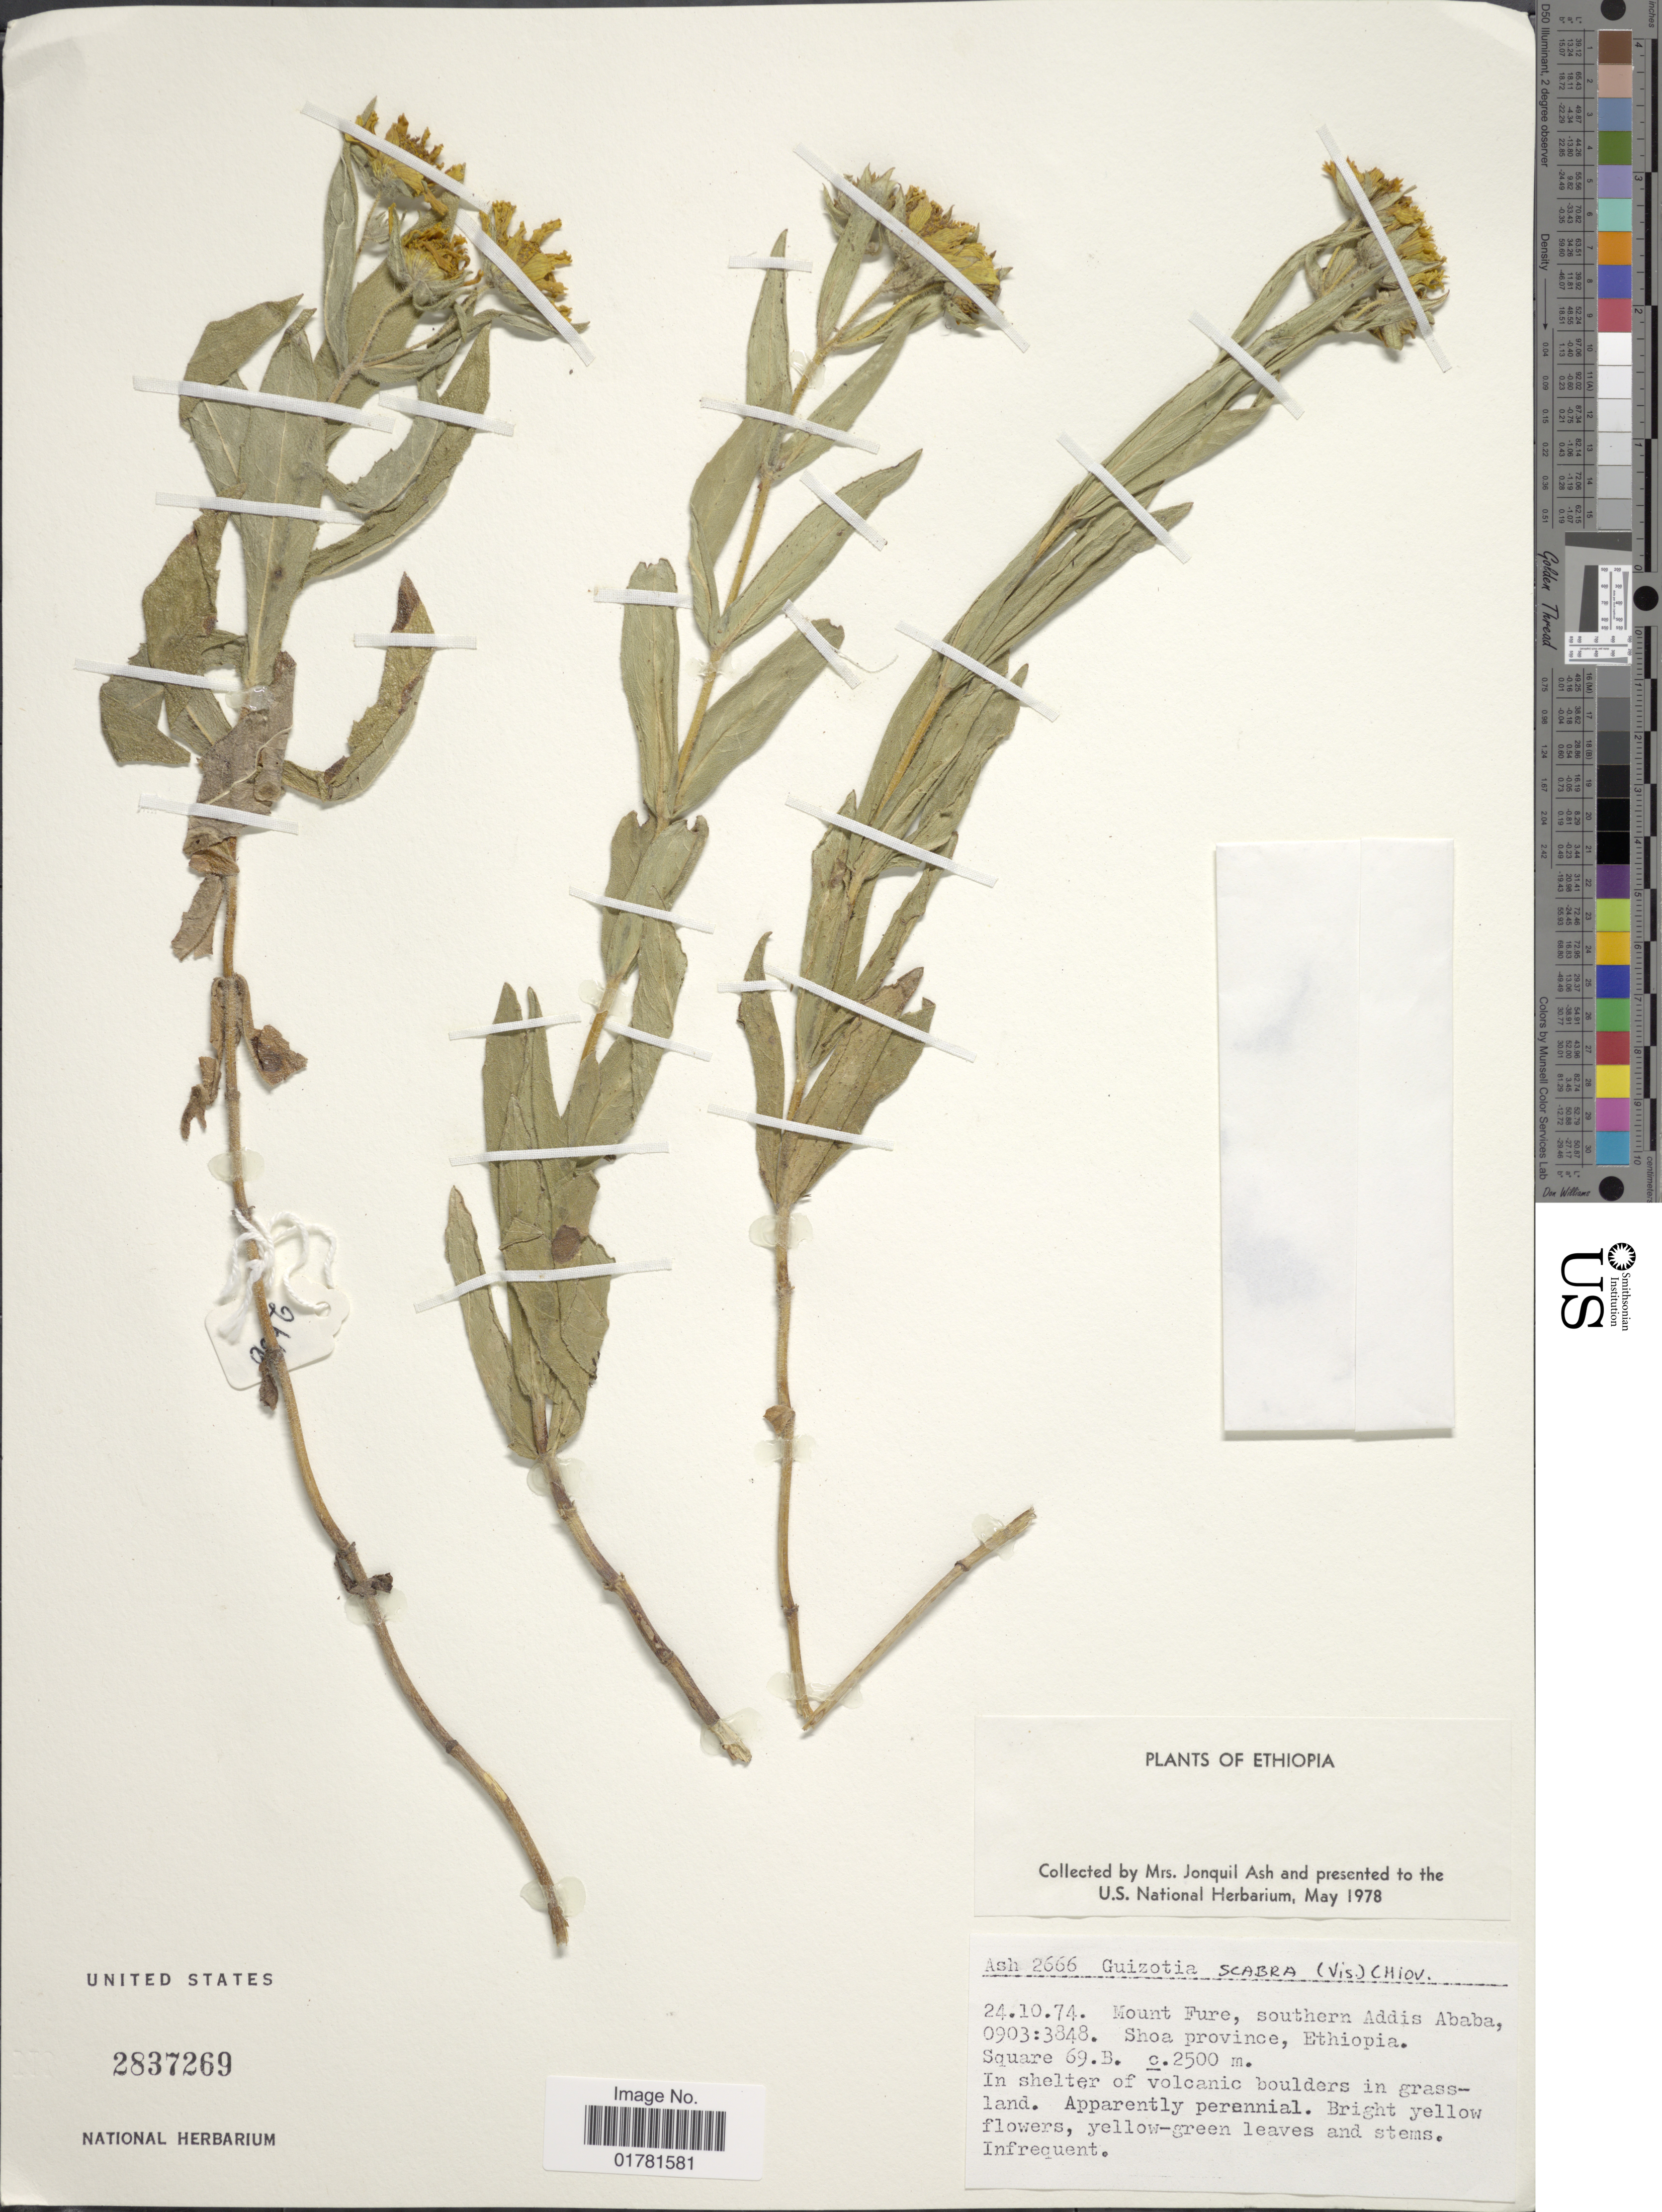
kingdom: Plantae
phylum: Tracheophyta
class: Magnoliopsida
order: Asterales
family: Asteraceae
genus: Guizotia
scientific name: Guizotia scabra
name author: Chiov.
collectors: J. Ash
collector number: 2666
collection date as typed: Transcribed d/m/y: 24/10/74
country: Ethiopia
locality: Mount Fure, southern Addis Ababa, Shoa province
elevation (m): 2500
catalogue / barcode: US 2837269